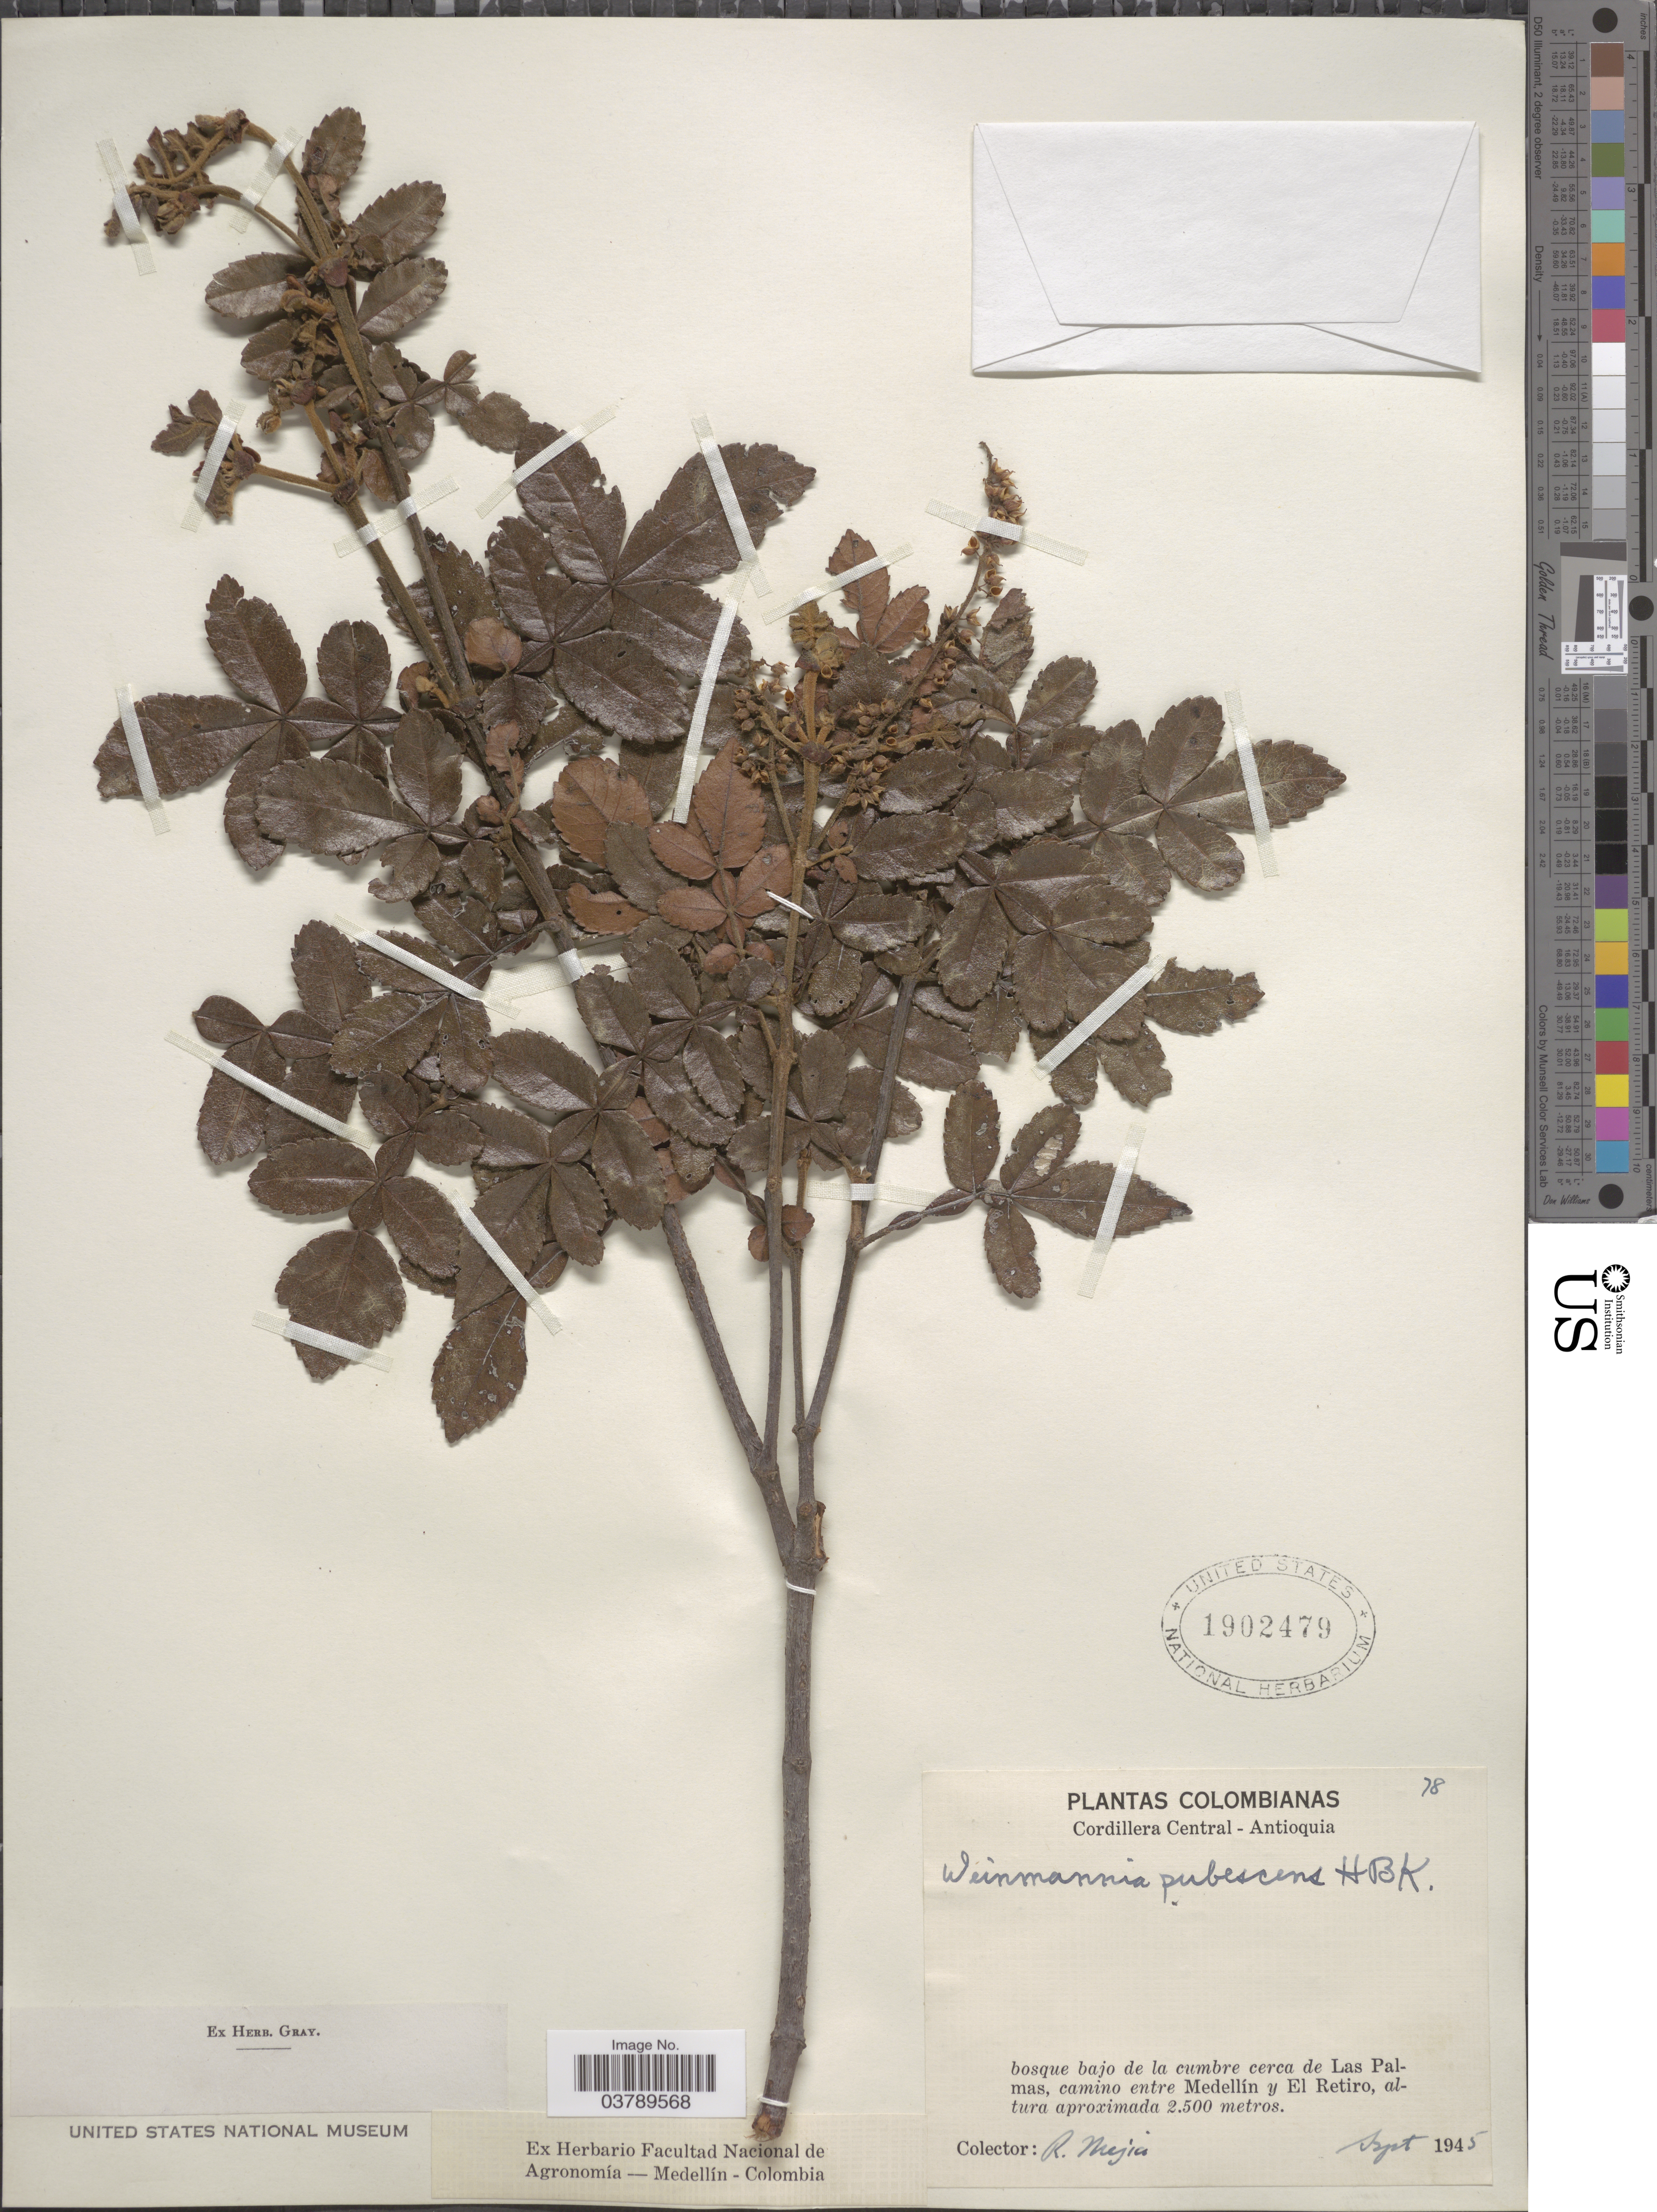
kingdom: Plantae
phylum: Tracheophyta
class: Magnoliopsida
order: Oxalidales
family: Cunoniaceae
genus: Weinmannia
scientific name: Weinmannia pubescens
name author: Kunth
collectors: R. Mejia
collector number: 78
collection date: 1945-09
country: Colombia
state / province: Antioquia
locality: Cordillera Central. Bosqu bajo de la cumbre cerca de Las Palmas, camino entre Medellín y El Retiro.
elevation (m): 2500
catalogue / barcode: US 1902479